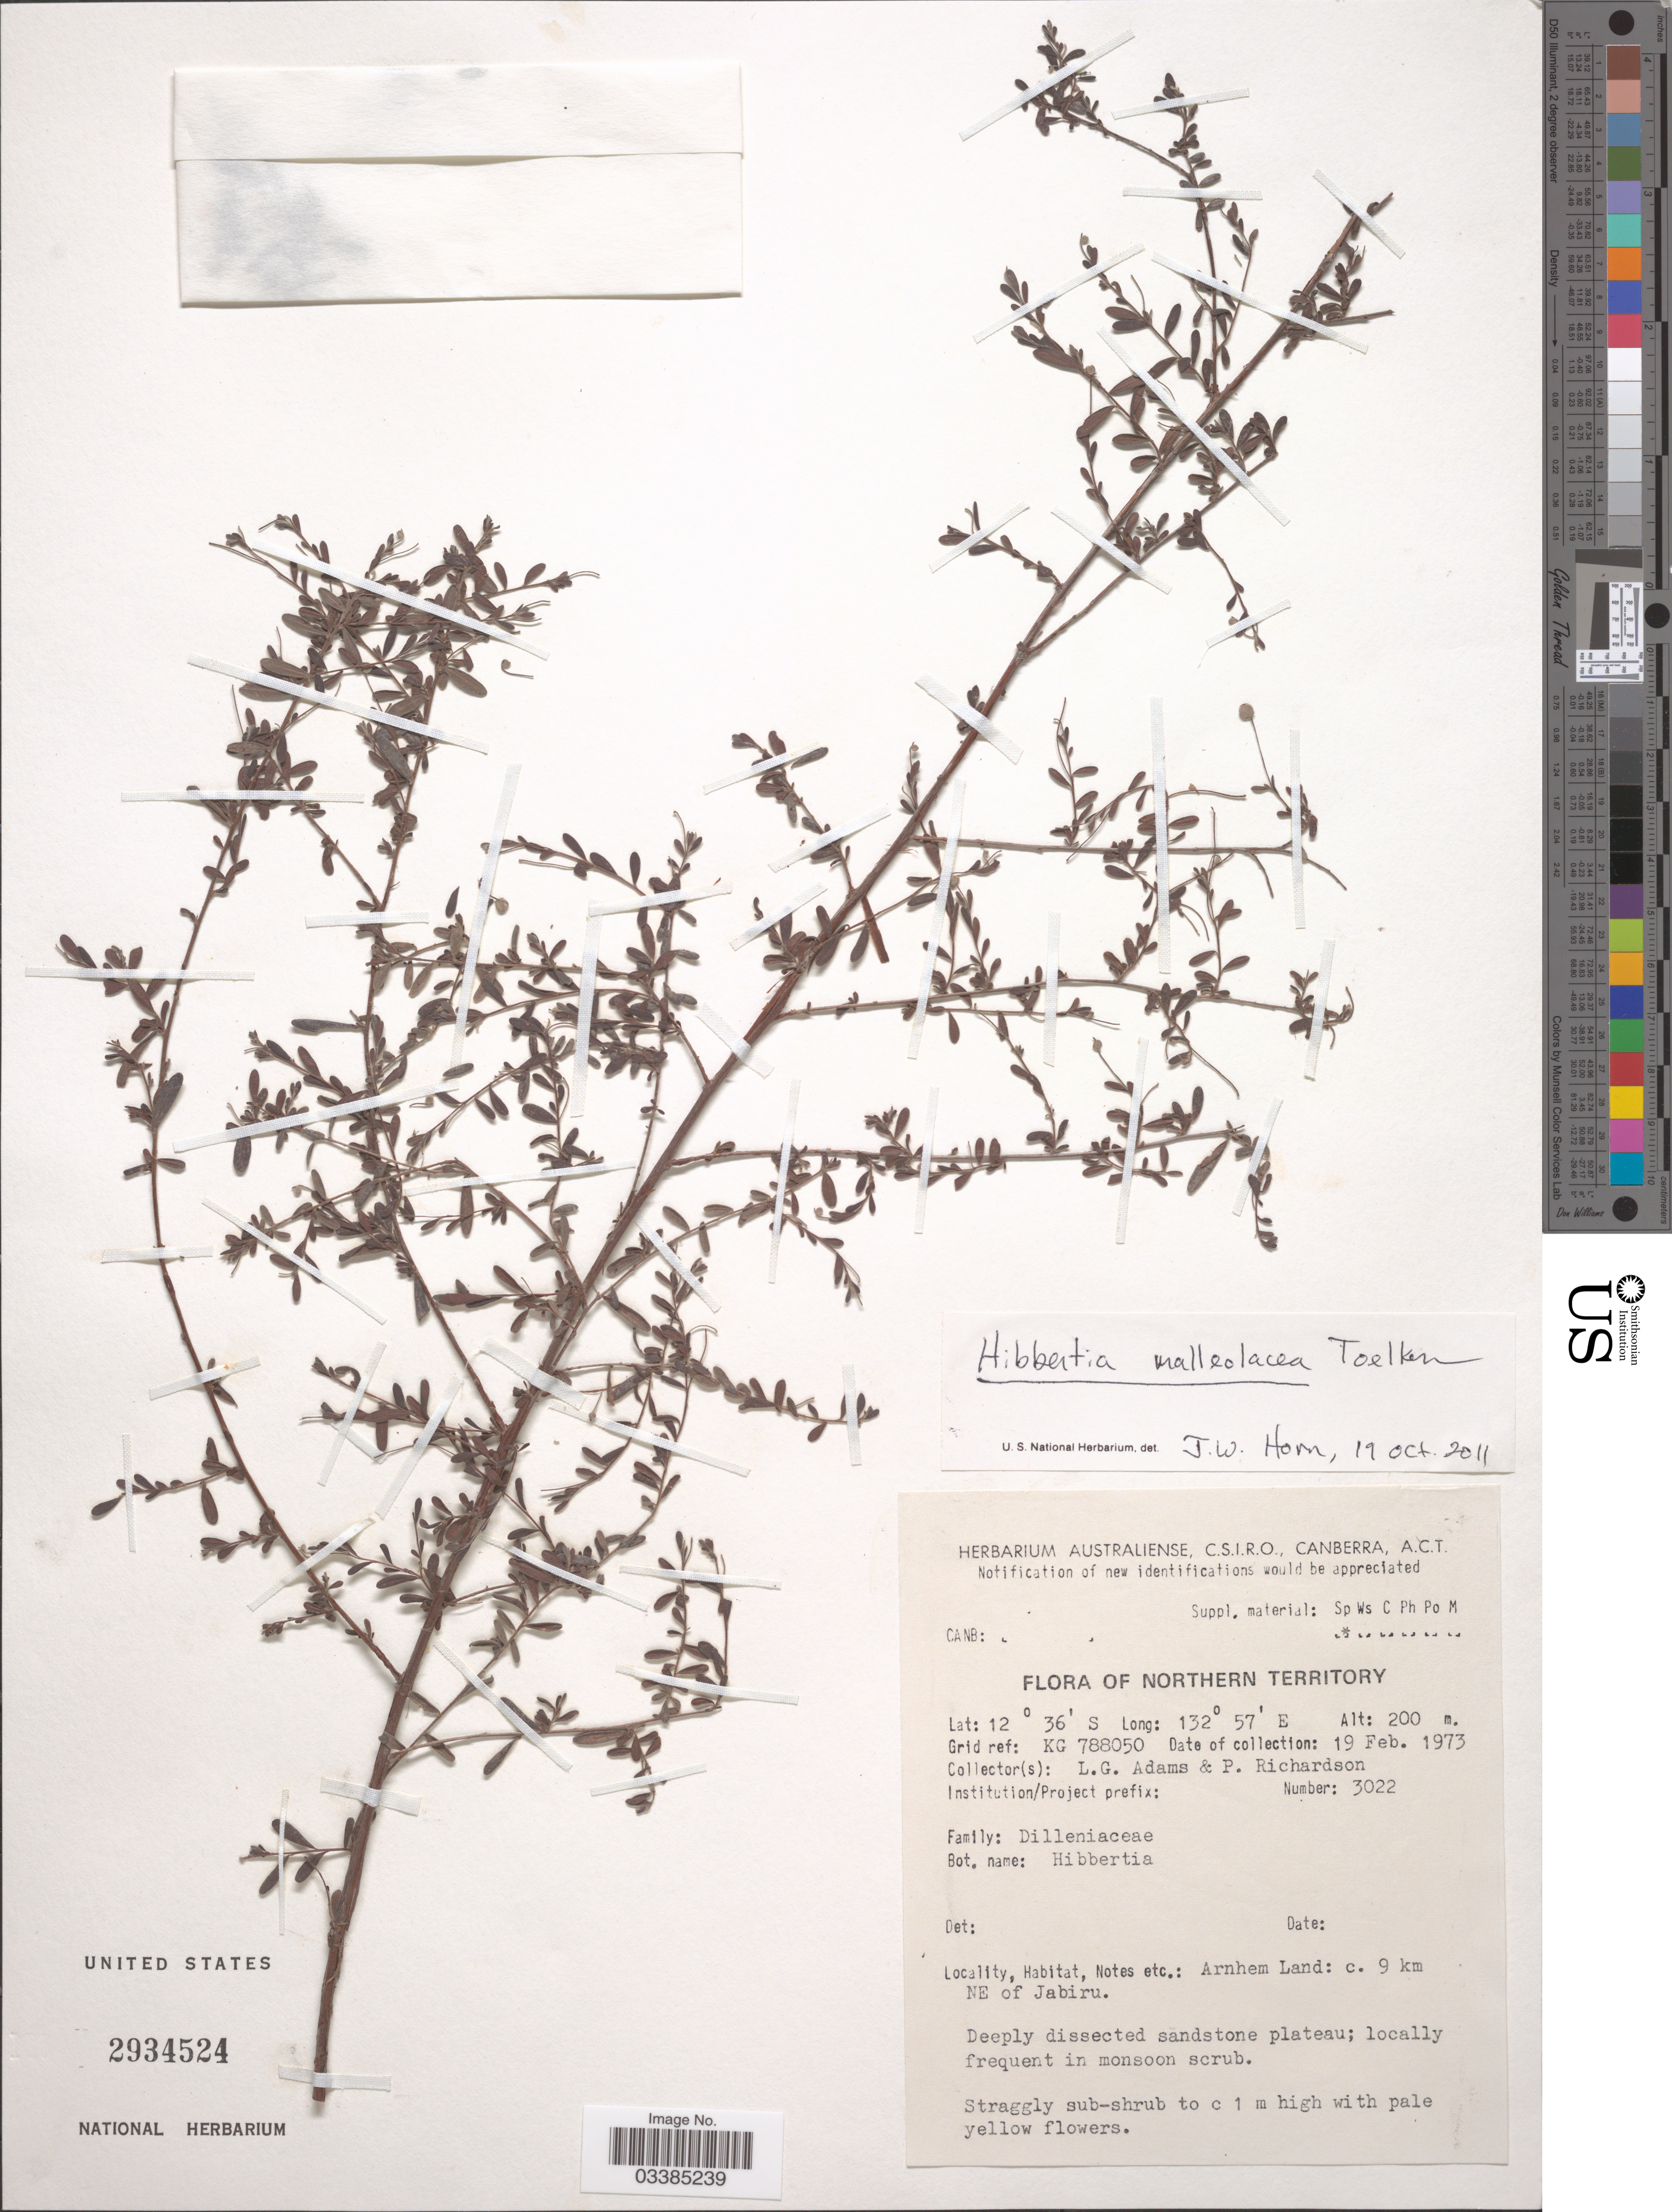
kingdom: Plantae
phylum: Tracheophyta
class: Magnoliopsida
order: Dilleniales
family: Dilleniaceae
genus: Hibbertia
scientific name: Hibbertia sp.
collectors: L. G. Adams & P. M. Richardson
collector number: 3022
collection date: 1973-02-19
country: Australia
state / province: Northern Territory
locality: Grid ref: KG 788050. Arnhem Land: c. 9 km NE of Jabiru. Grid ref: KG 788050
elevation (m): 200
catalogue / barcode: US 2934524